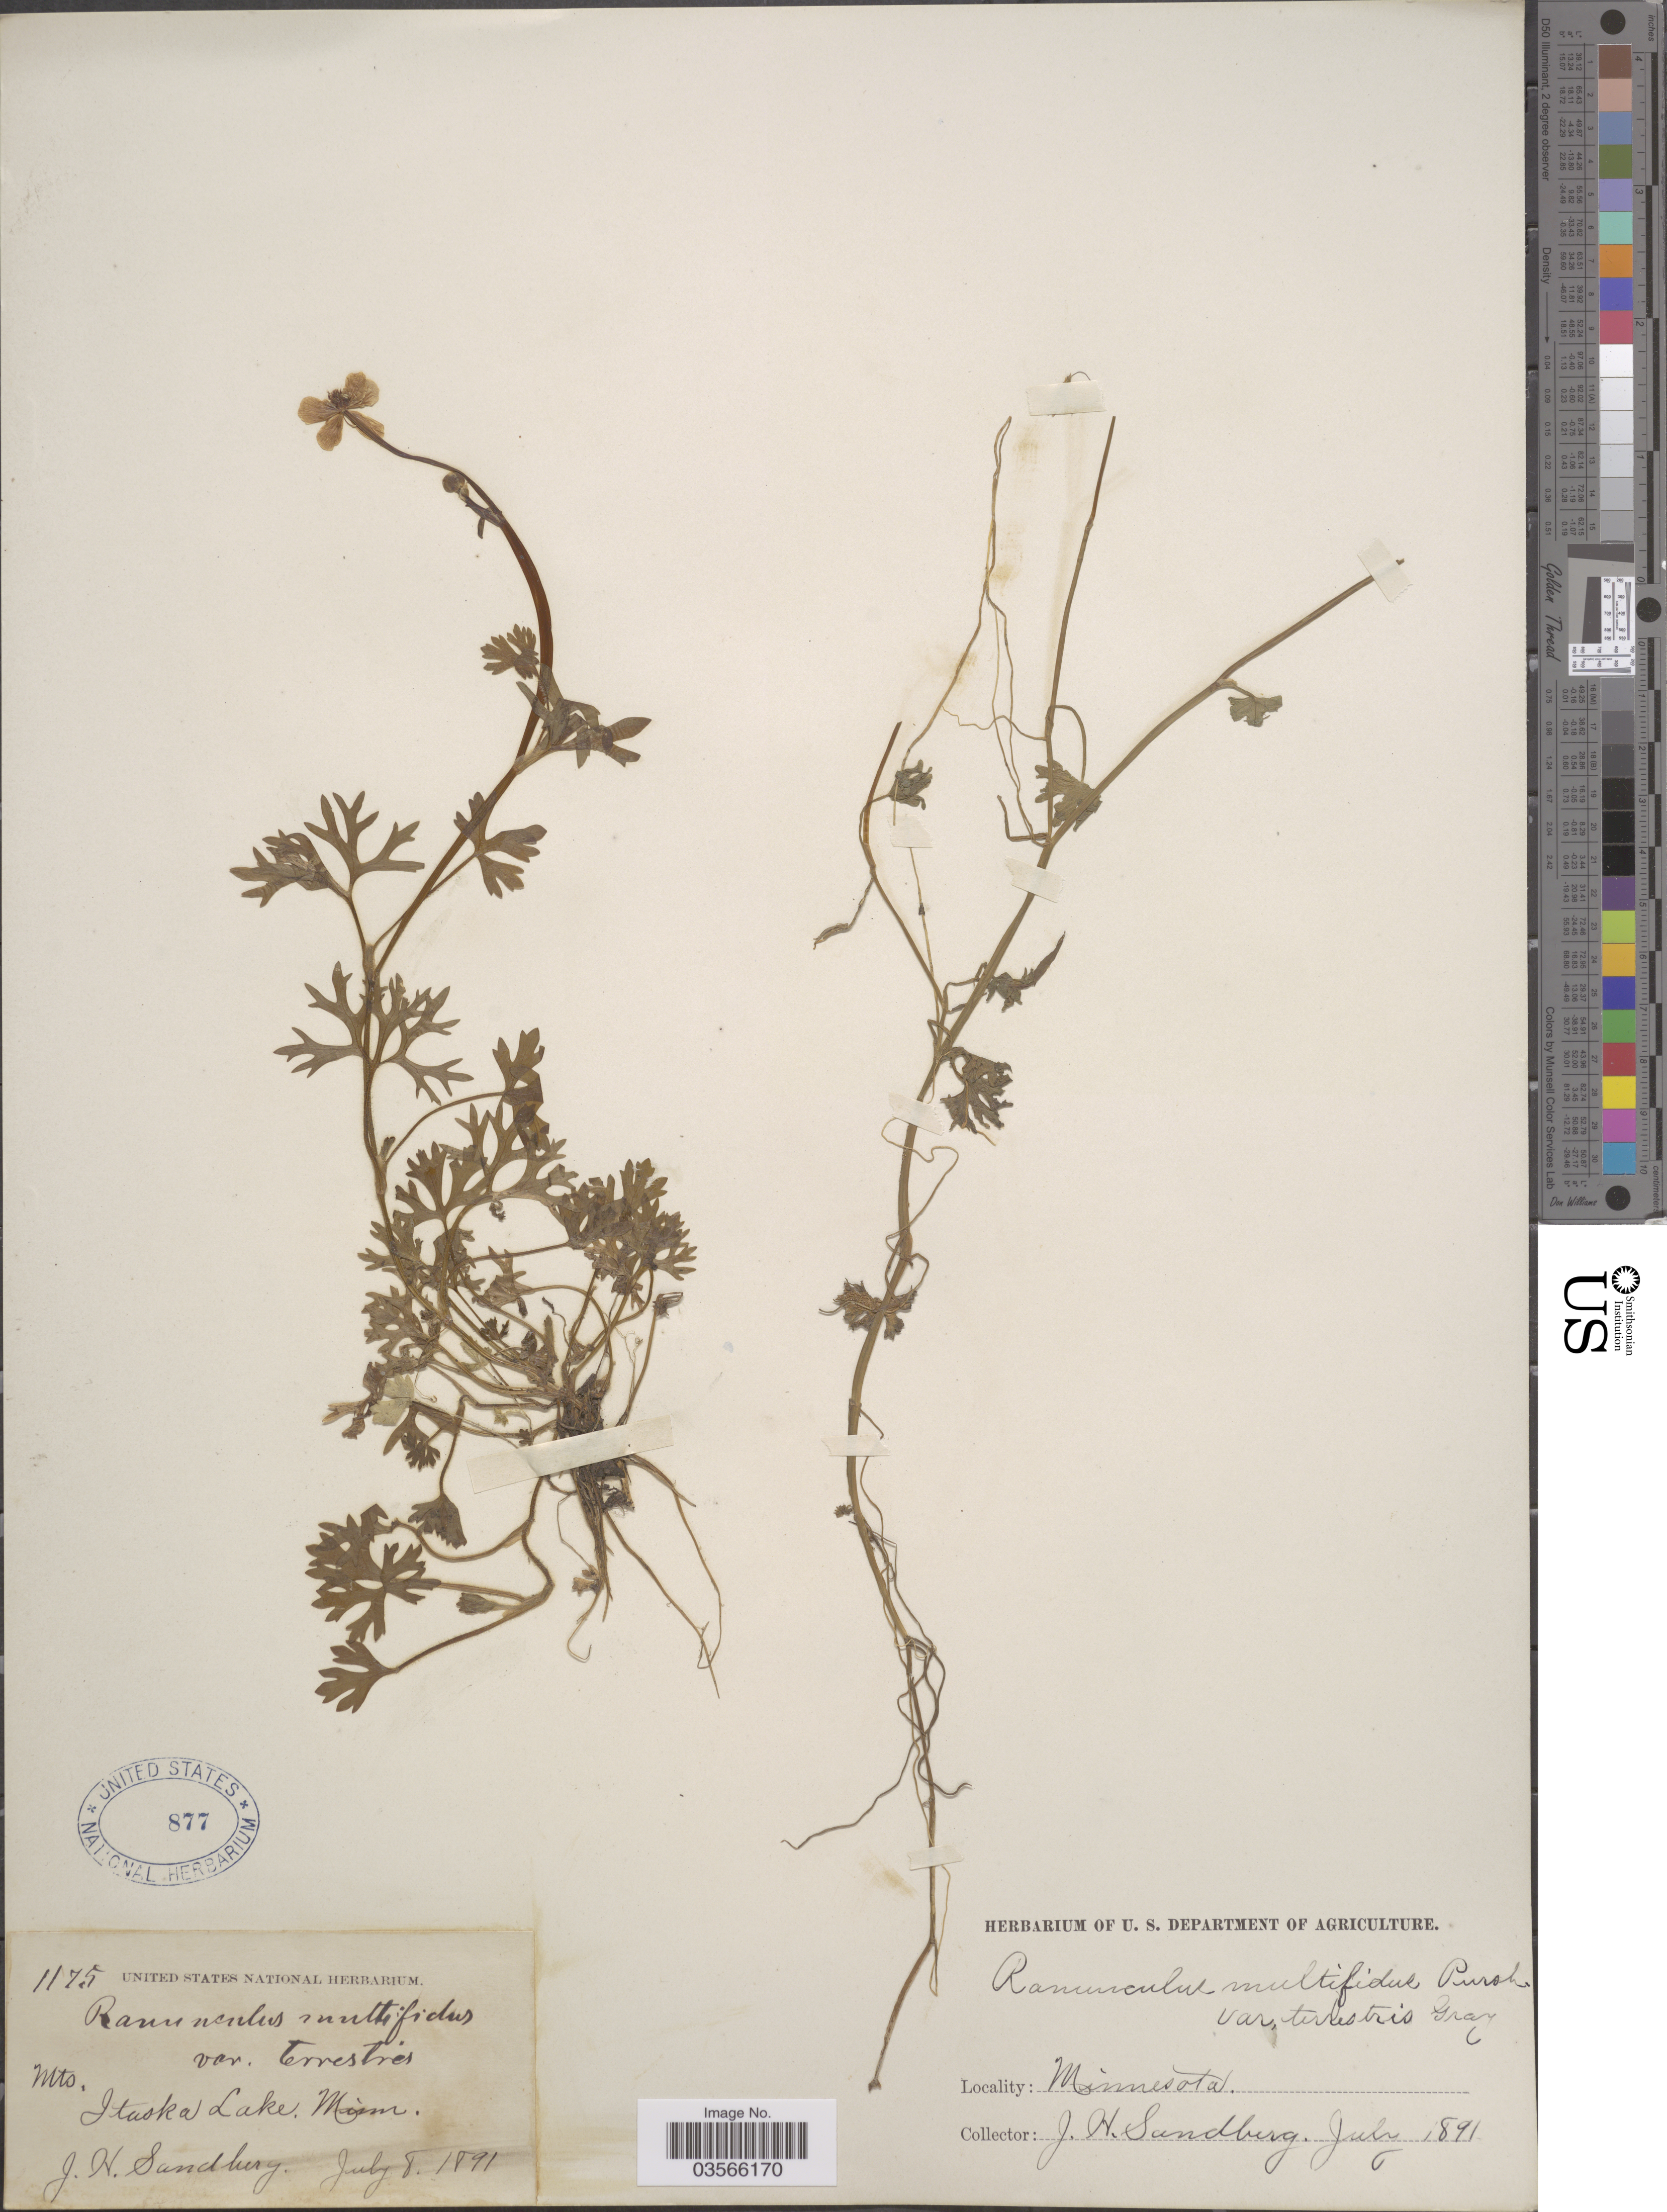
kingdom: Plantae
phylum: Tracheophyta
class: Magnoliopsida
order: Ranunculales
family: Ranunculaceae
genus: Ranunculus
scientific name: Ranunculus flabellaris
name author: Raf.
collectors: J. H. Sandberg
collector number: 1175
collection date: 1891-07-08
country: United States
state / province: Minnesota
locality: Mts. Itaska Lake.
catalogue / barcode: US 877